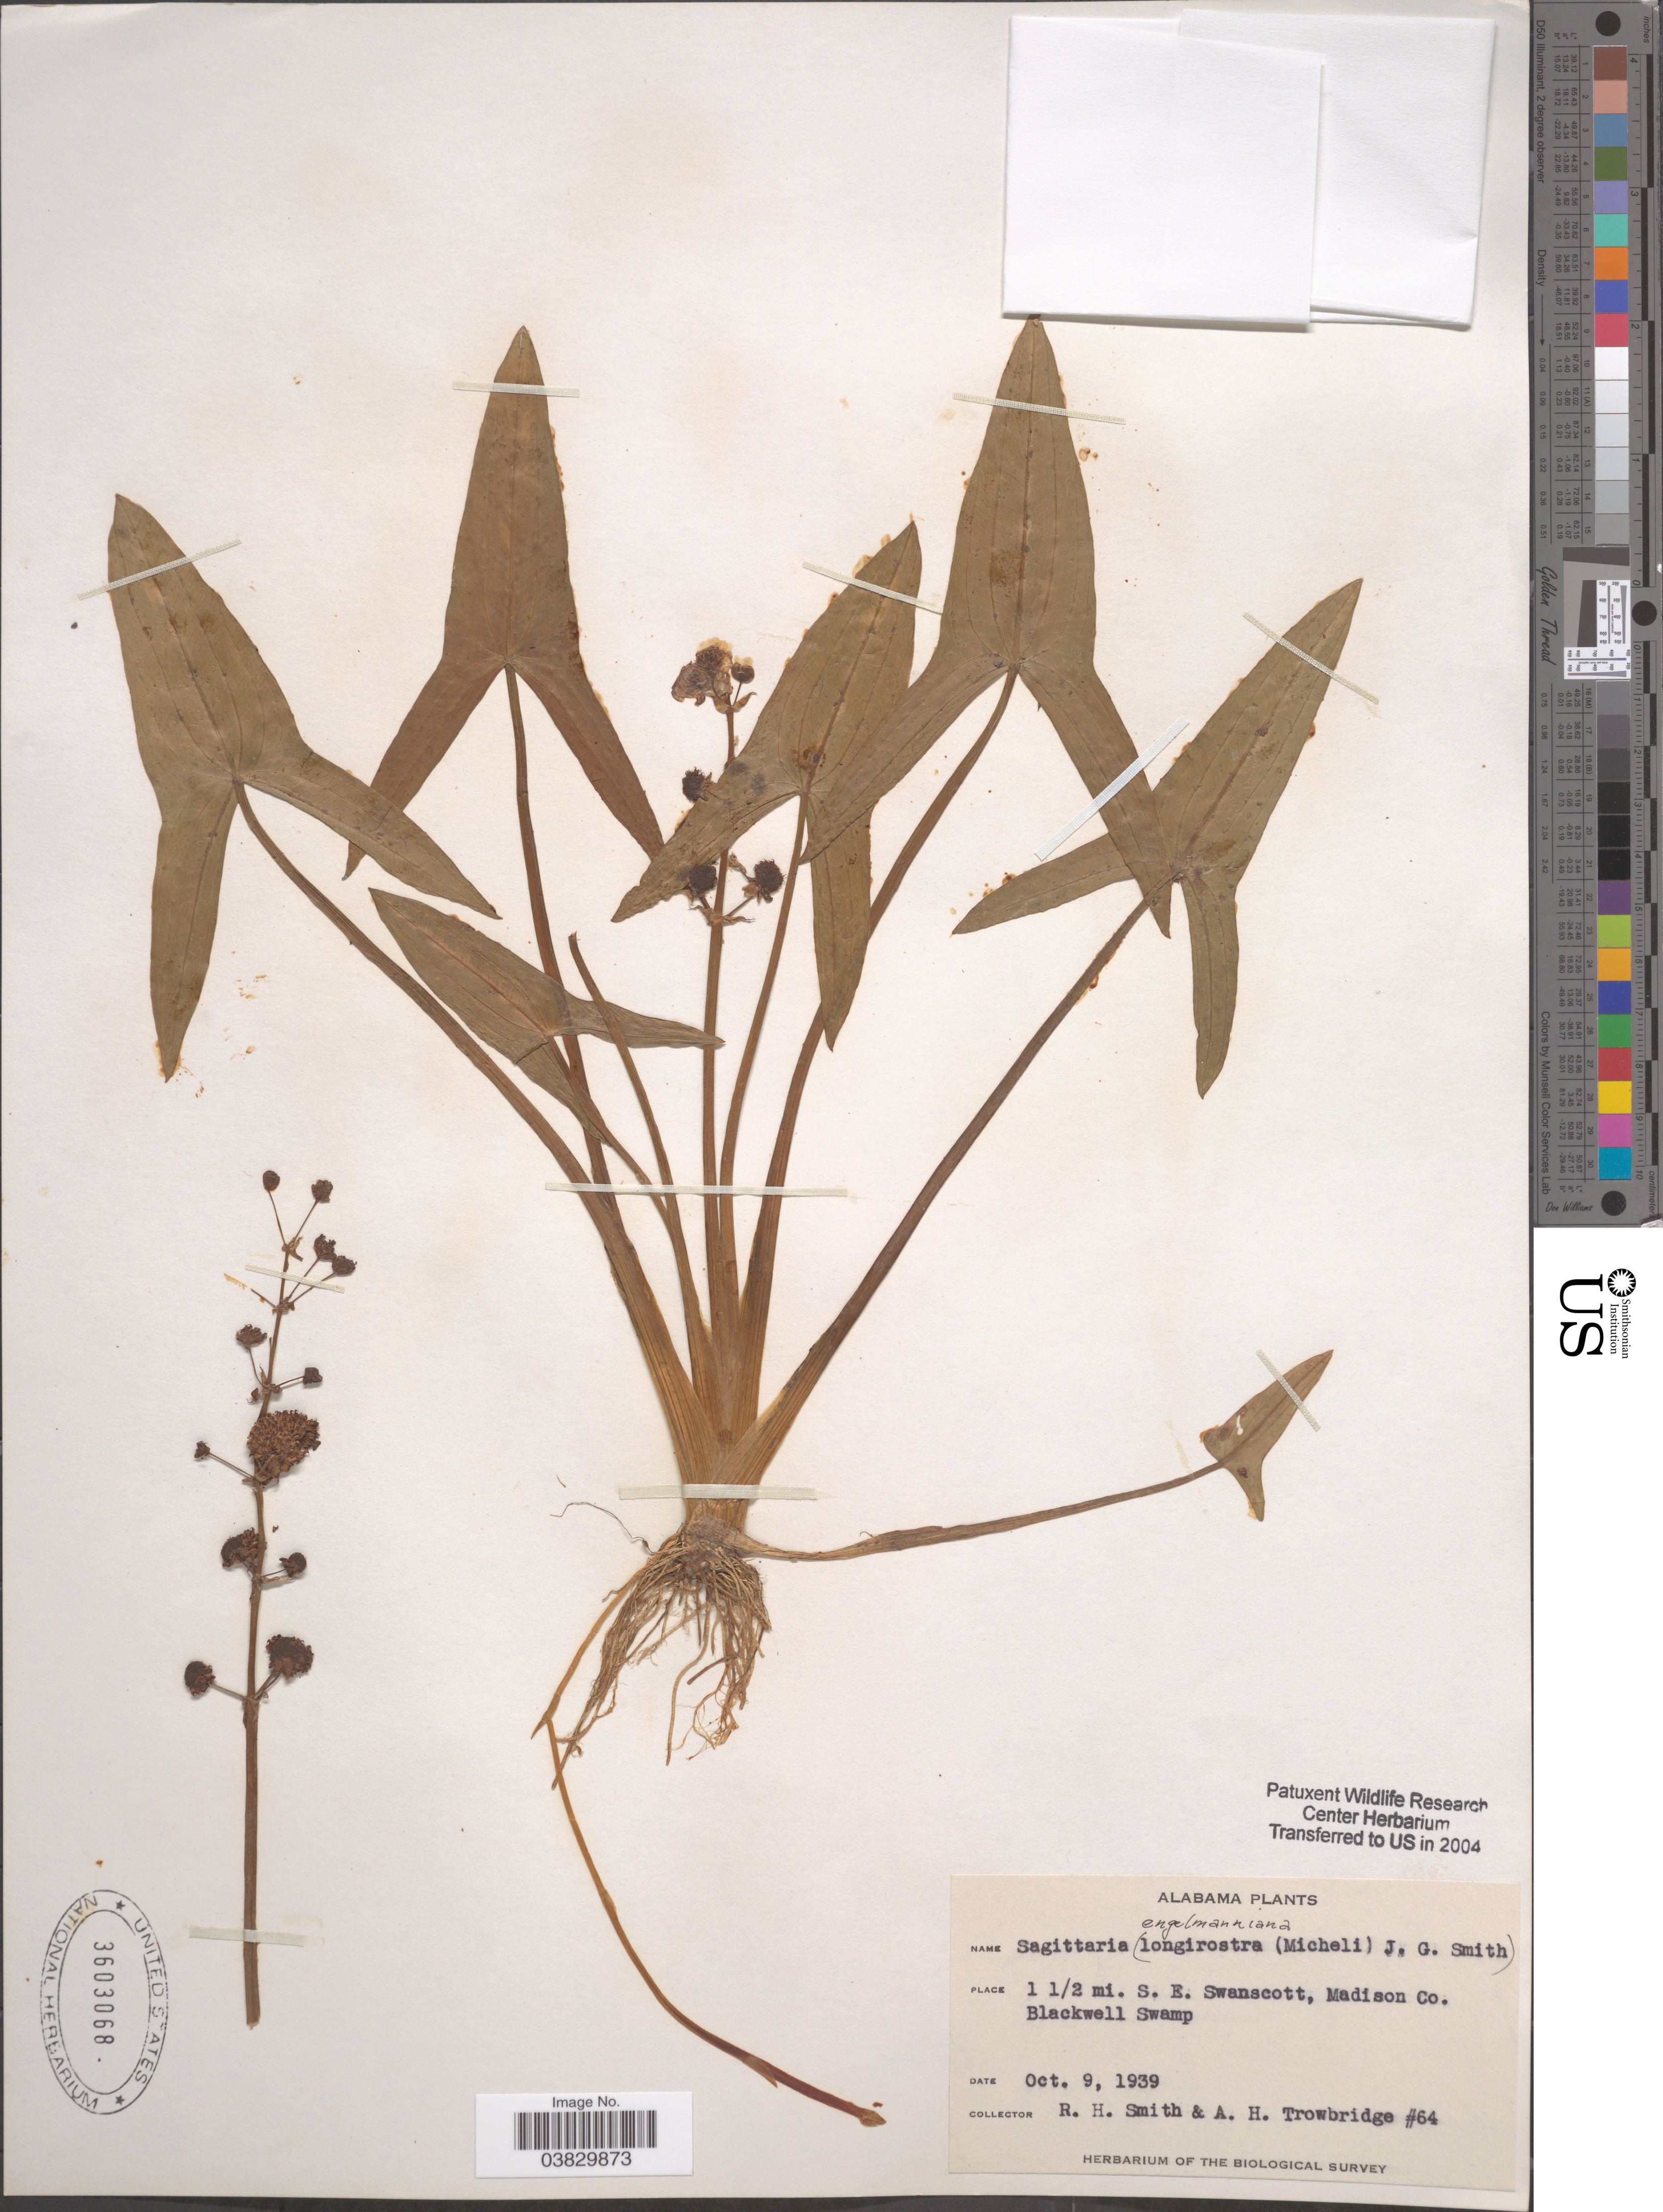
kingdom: Plantae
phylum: Tracheophyta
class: Liliopsida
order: Alismatales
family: Alismataceae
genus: Sagittaria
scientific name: Sagittaria engelmanniana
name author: J.G. Sm.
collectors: R. H. Smith & A. H. Trowbridge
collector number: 64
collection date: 1939-10-09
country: United States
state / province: Alabama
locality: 1½ mi. S.E. Swanscott, Madison Co. Blackwell Swamp.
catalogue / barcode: US 3603068